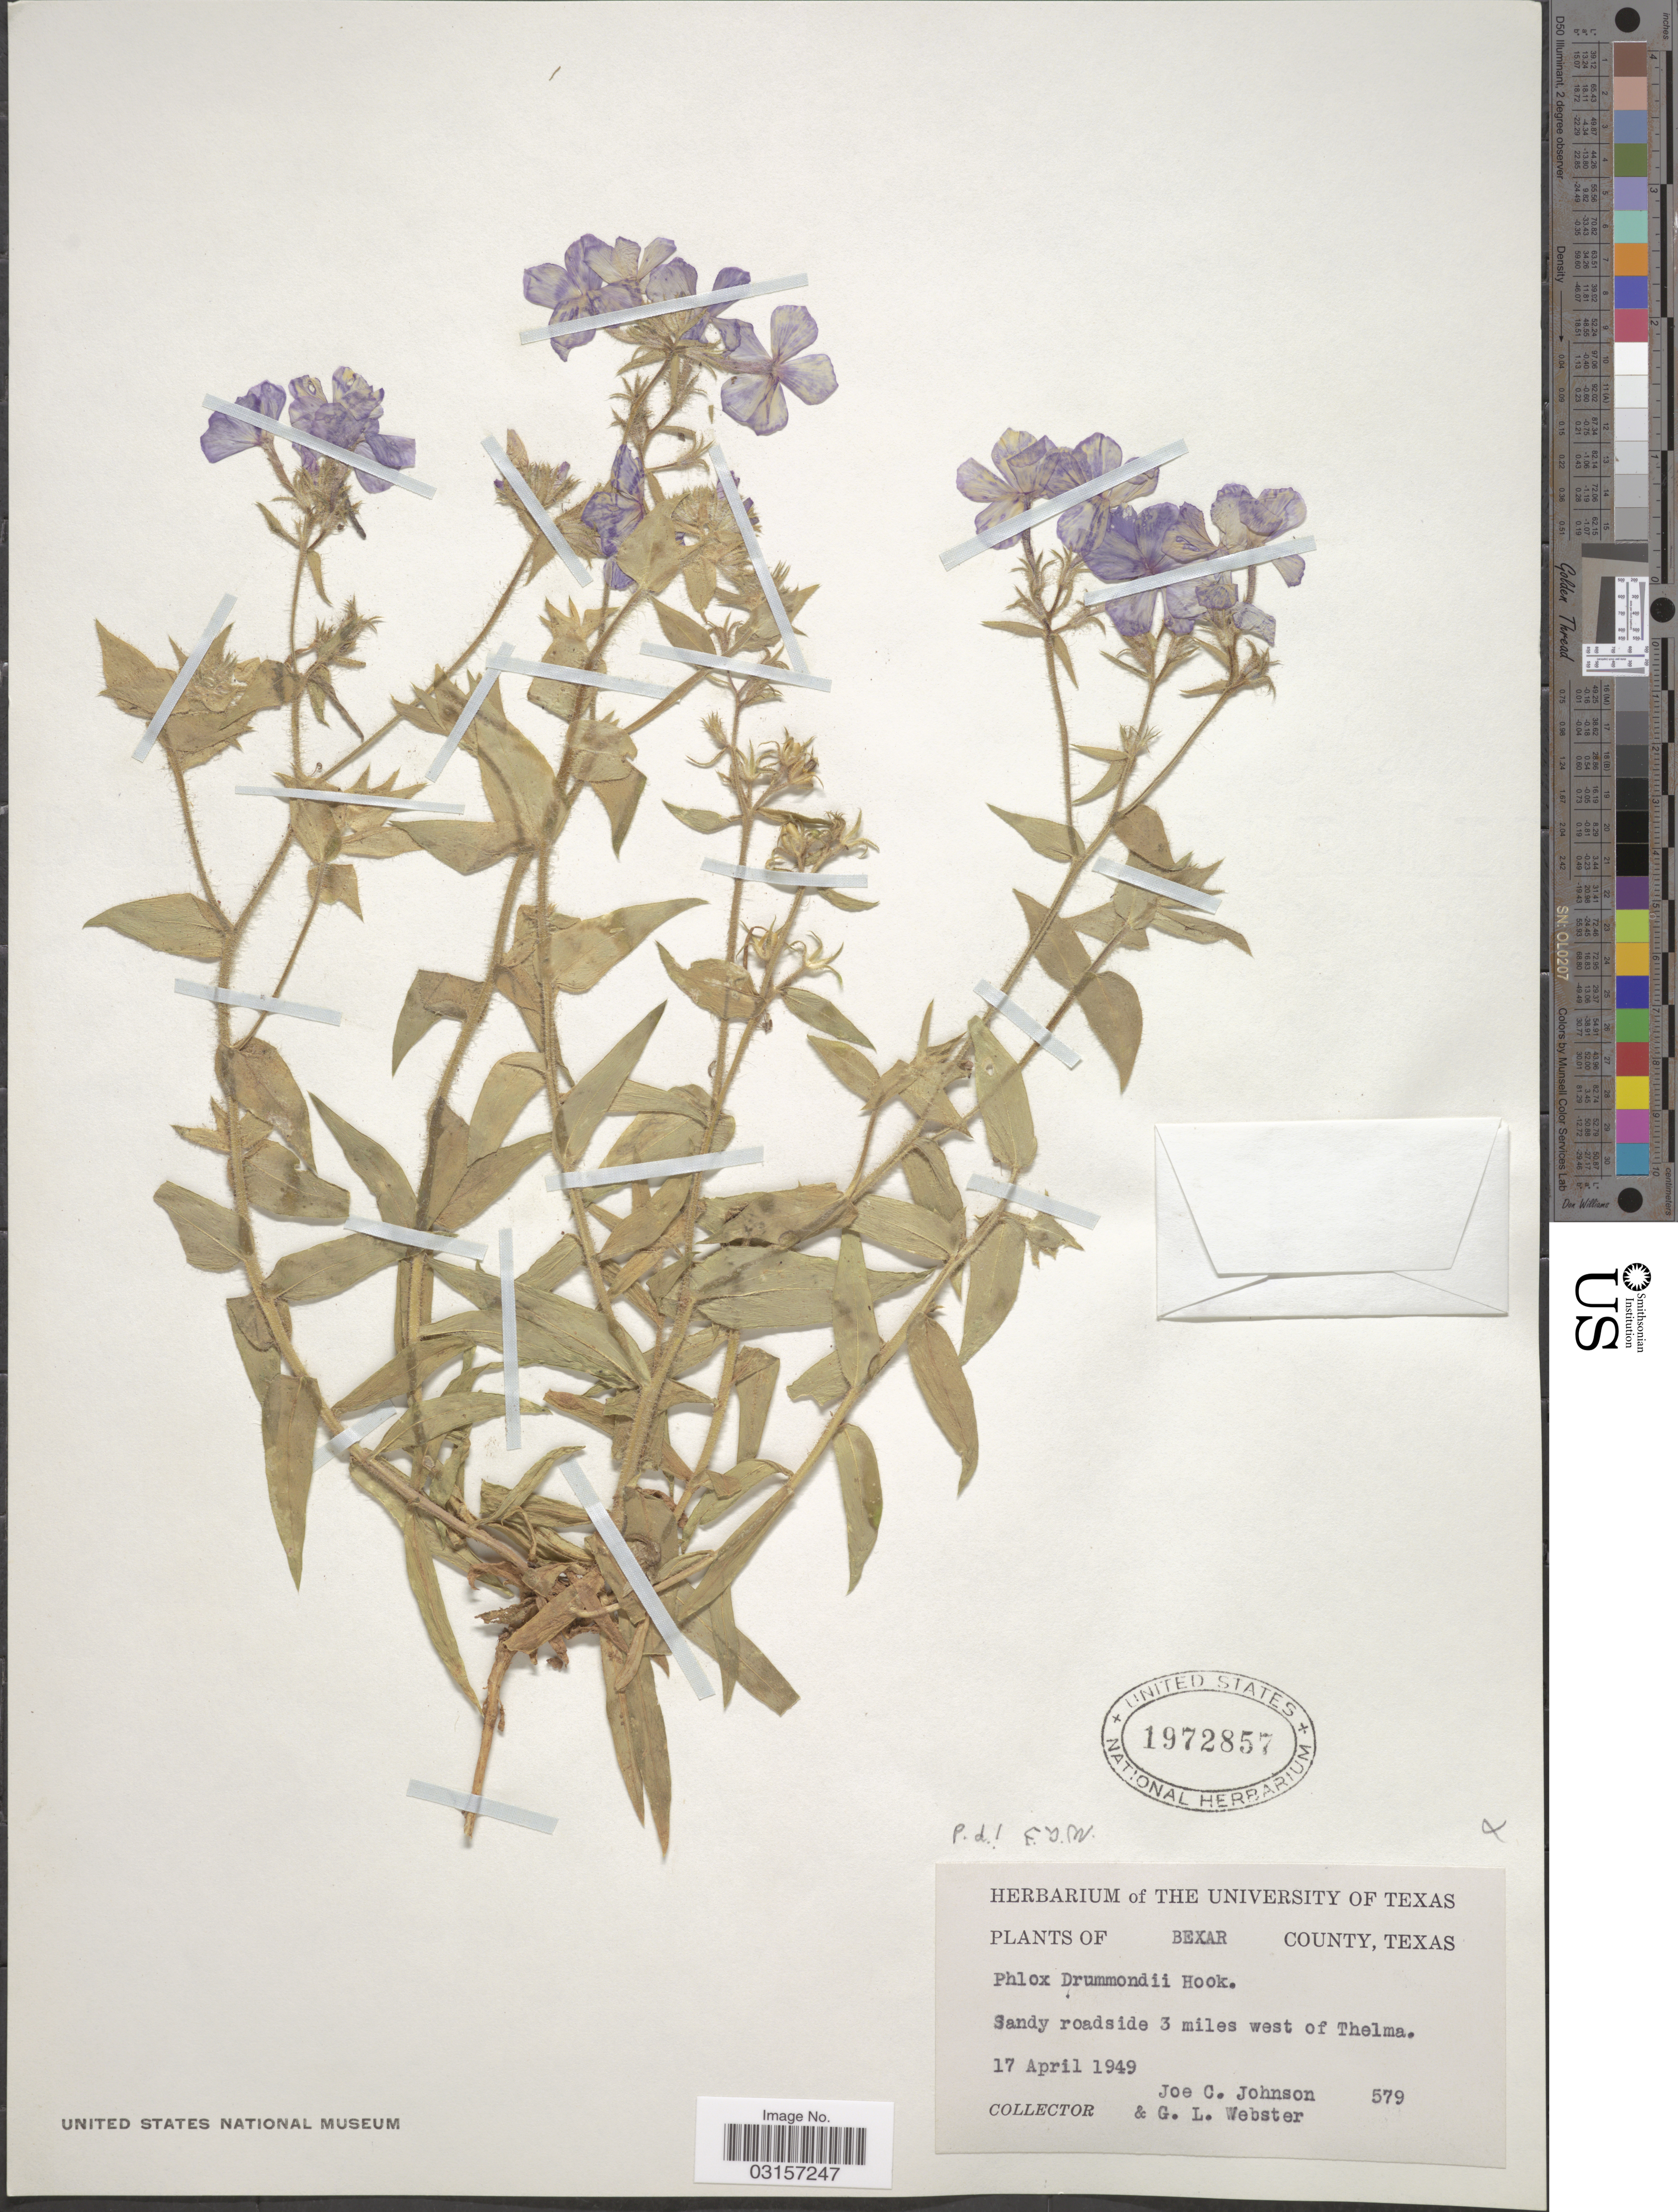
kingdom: Plantae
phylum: Tracheophyta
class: Magnoliopsida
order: Ericales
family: Polemoniaceae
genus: Phlox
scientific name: Phlox drummondii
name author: Hook.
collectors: J. C. Johnson & G. L. Webster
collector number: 579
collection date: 1949-04-17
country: United States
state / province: Texas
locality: Bexar County, Sandy roadside 3 miles west of Thelma.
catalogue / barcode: US 1972857